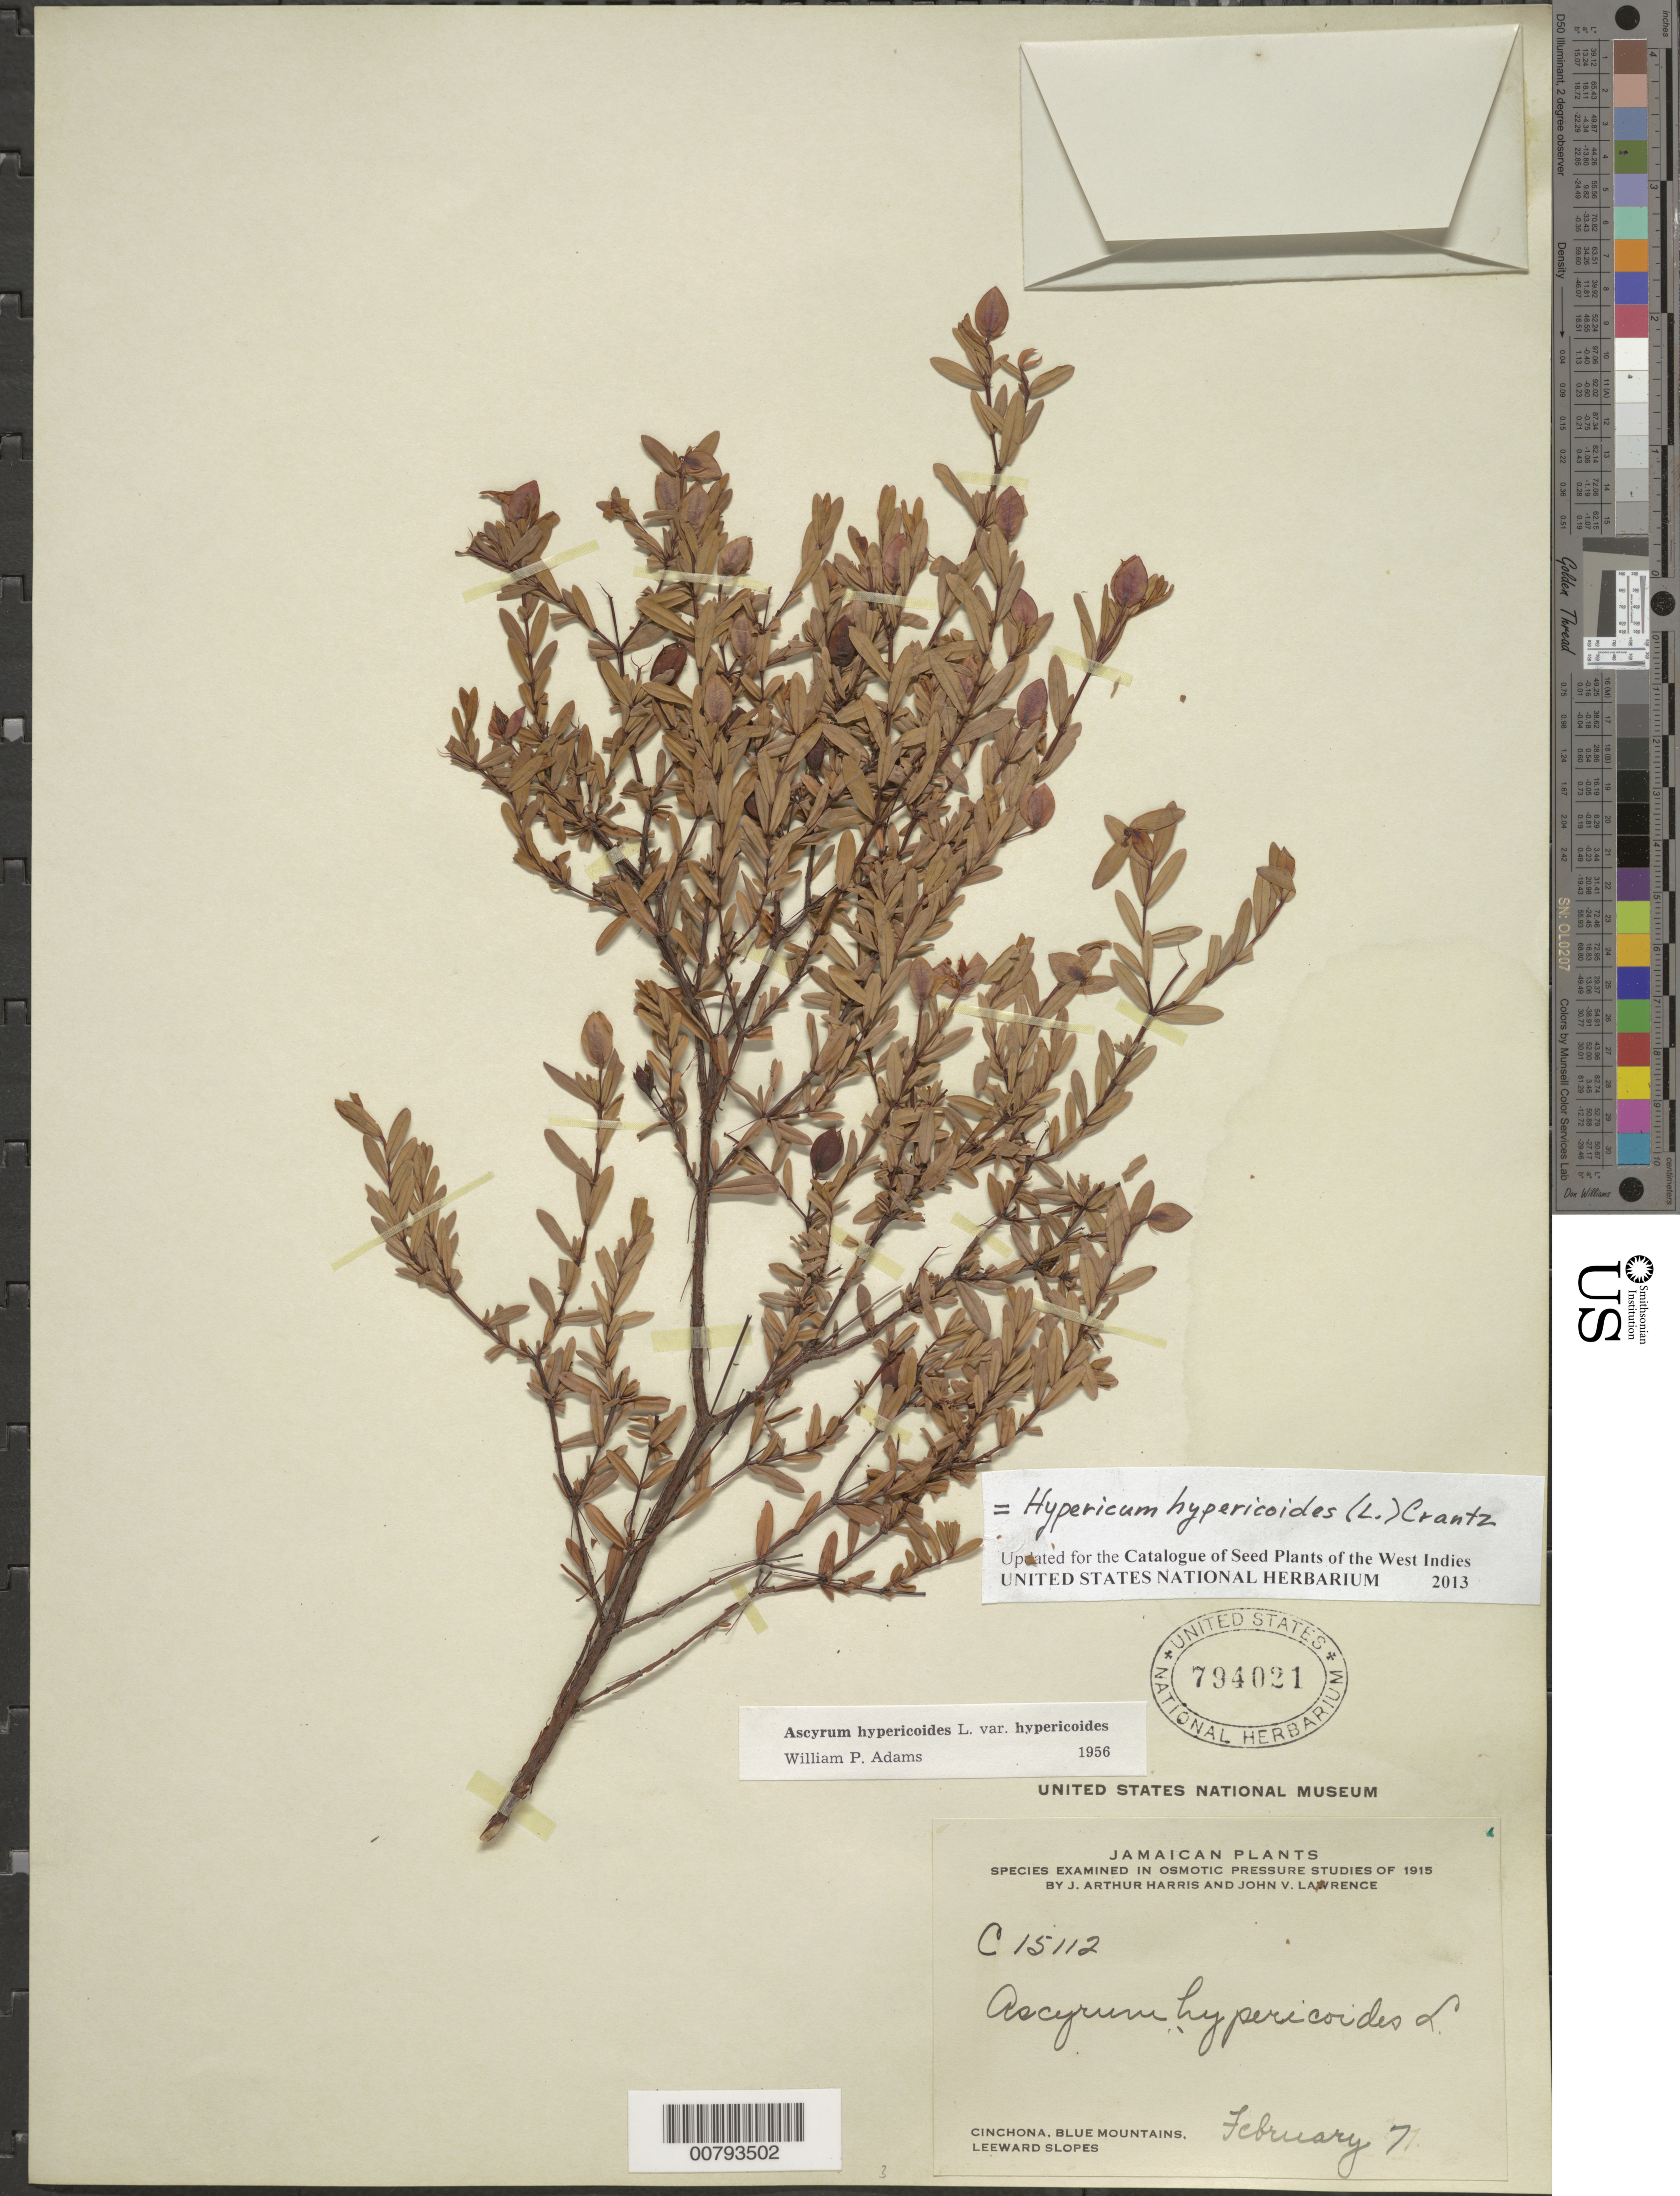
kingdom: Plantae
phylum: Tracheophyta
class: Magnoliopsida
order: Malpighiales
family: Hypericaceae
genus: Hypericum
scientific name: Hypericum hypericoides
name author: (L.) Crantz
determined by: Adams, W. P.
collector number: C 15112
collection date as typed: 07 Feb 1915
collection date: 1915-02-07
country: Jamaica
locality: Cinchona, Blue Mountains, leeward slopes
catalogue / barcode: US 794021